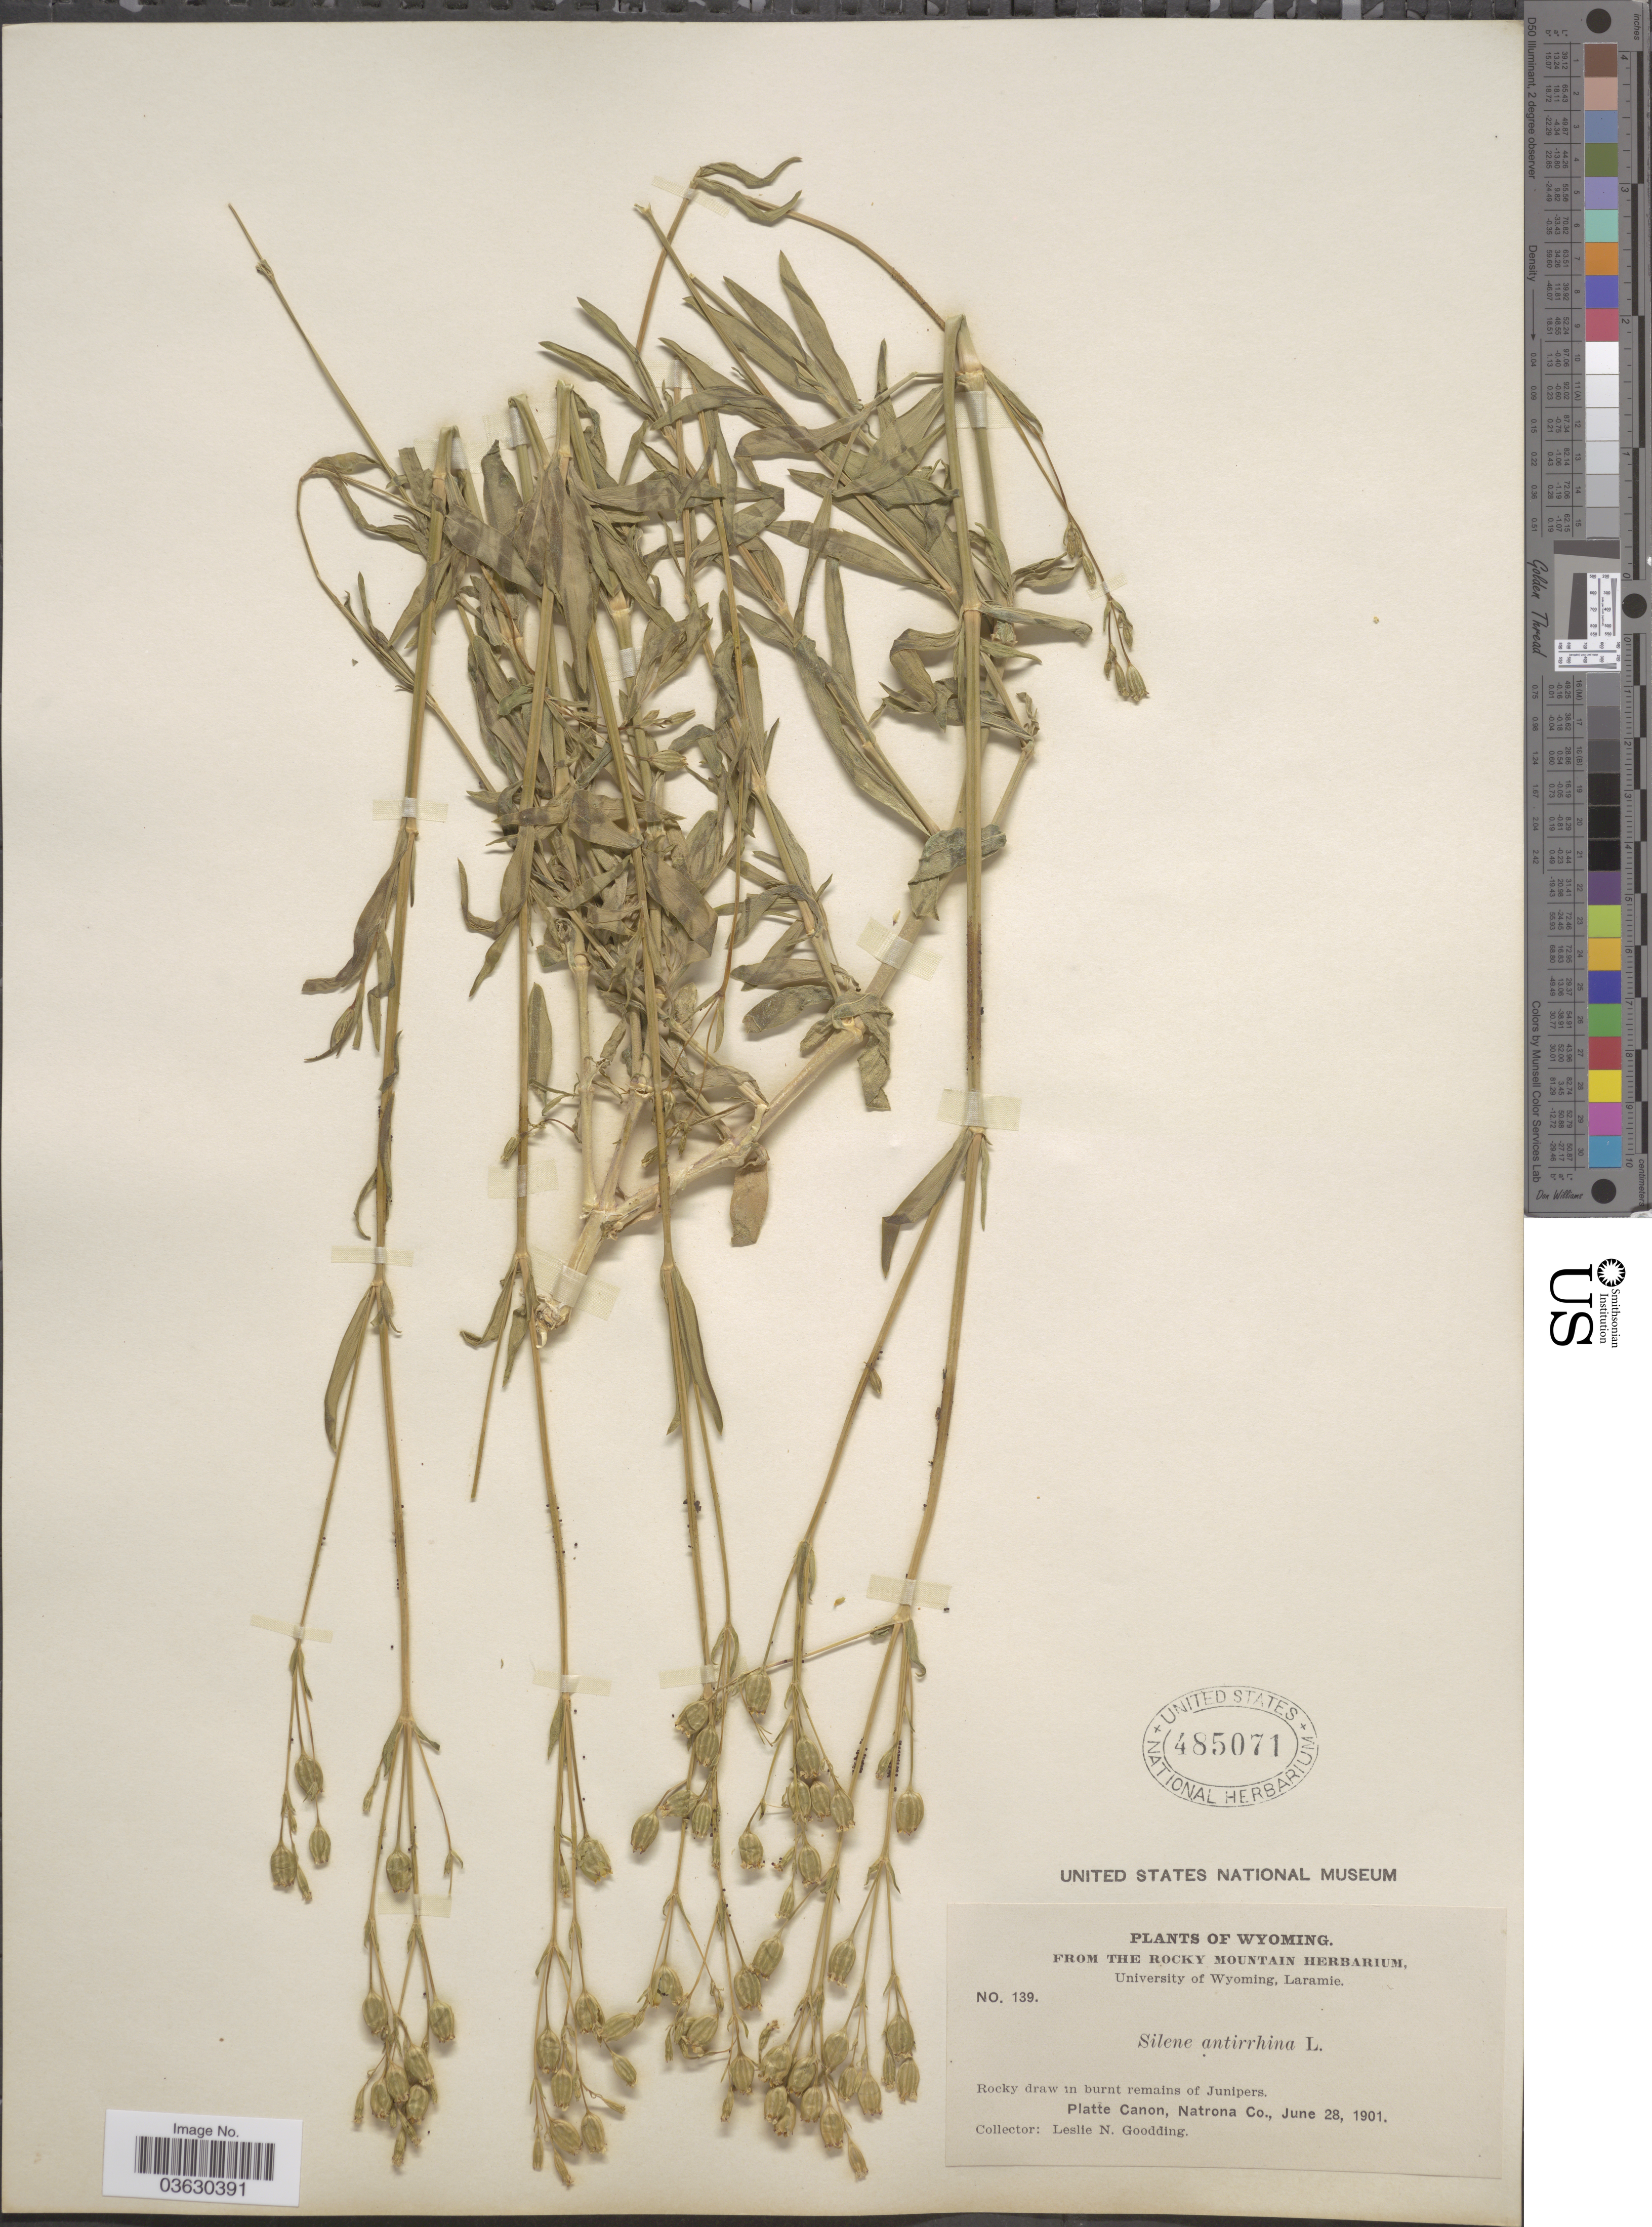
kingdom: Plantae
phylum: Tracheophyta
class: Magnoliopsida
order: Caryophyllales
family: Caryophyllaceae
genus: Silene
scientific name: Silene antirrhina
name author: L.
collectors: L. N. Goodding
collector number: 139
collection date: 1901-06-28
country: United States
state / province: Wyoming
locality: Platte Canon, Natrona Co.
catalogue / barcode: US 485071